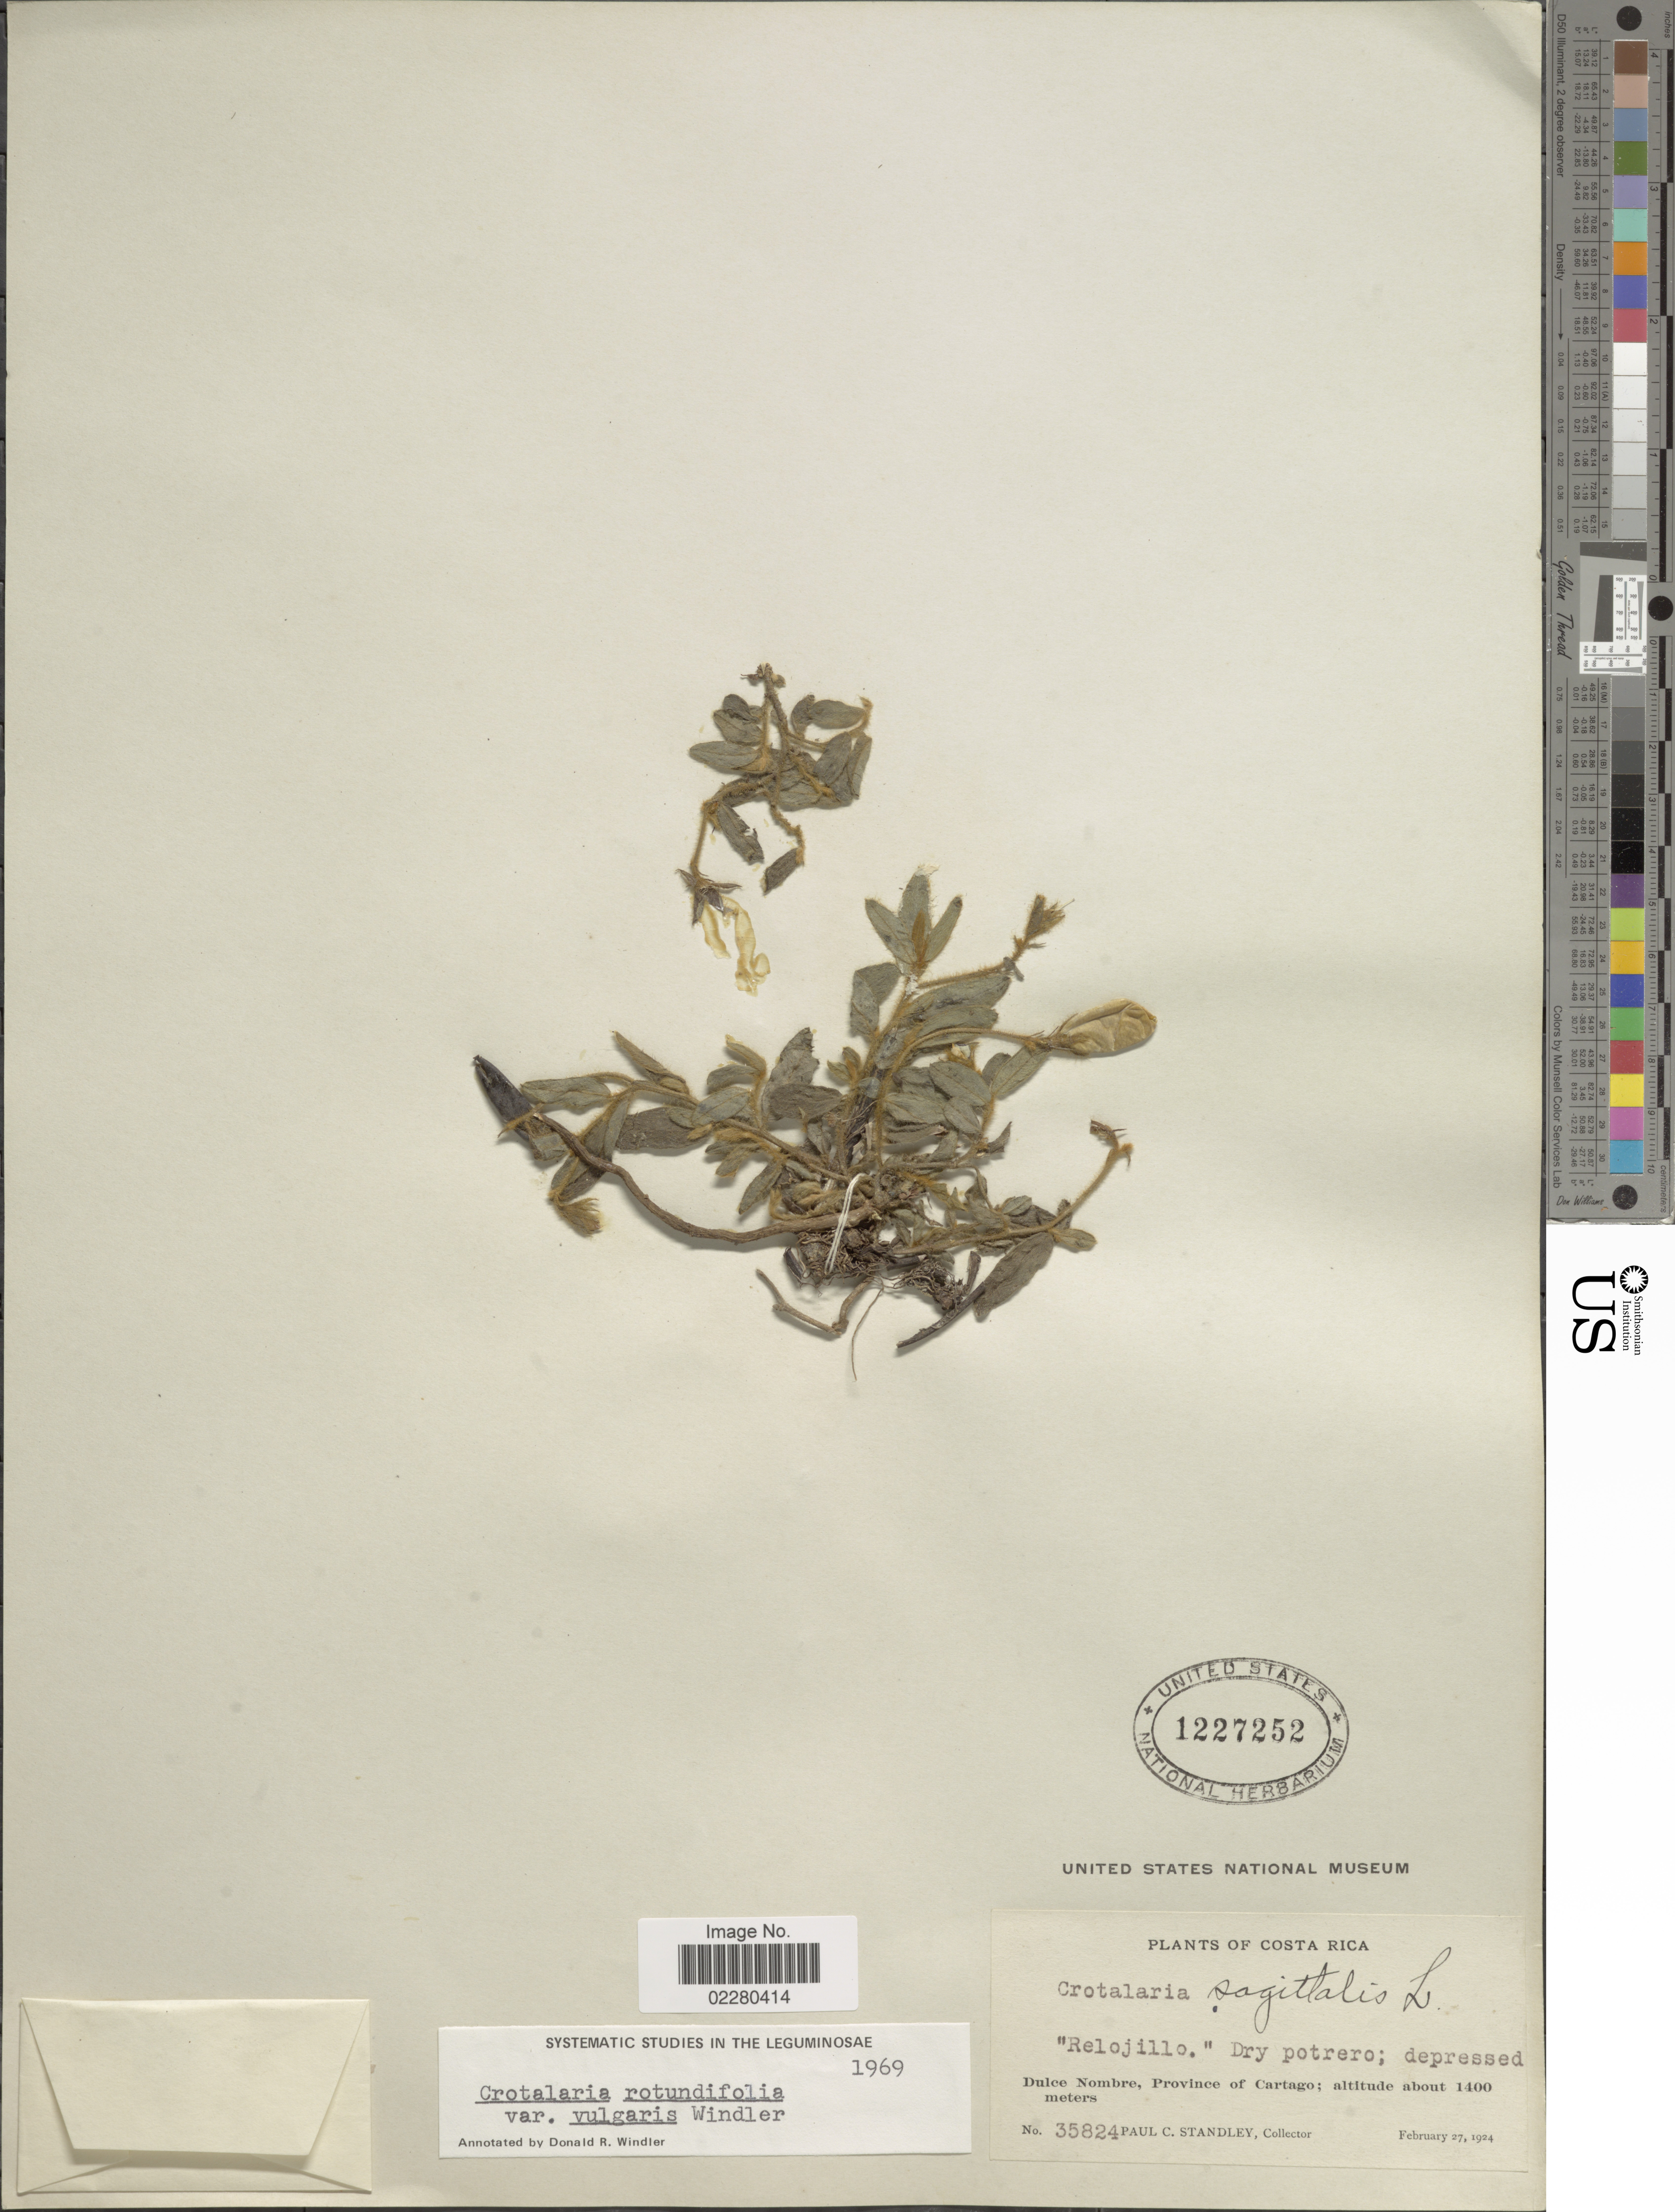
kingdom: Plantae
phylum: Tracheophyta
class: Magnoliopsida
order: Fabales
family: Fabaceae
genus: Crotalaria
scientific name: Crotalaria rotundifolia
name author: Walter ex J.F. Gmel.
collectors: P. C. Standley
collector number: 35824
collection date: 1924-02-27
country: Costa Rica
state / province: Cartago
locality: Dulce Nombre, Province of Cartago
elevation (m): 1400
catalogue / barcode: US 1227252